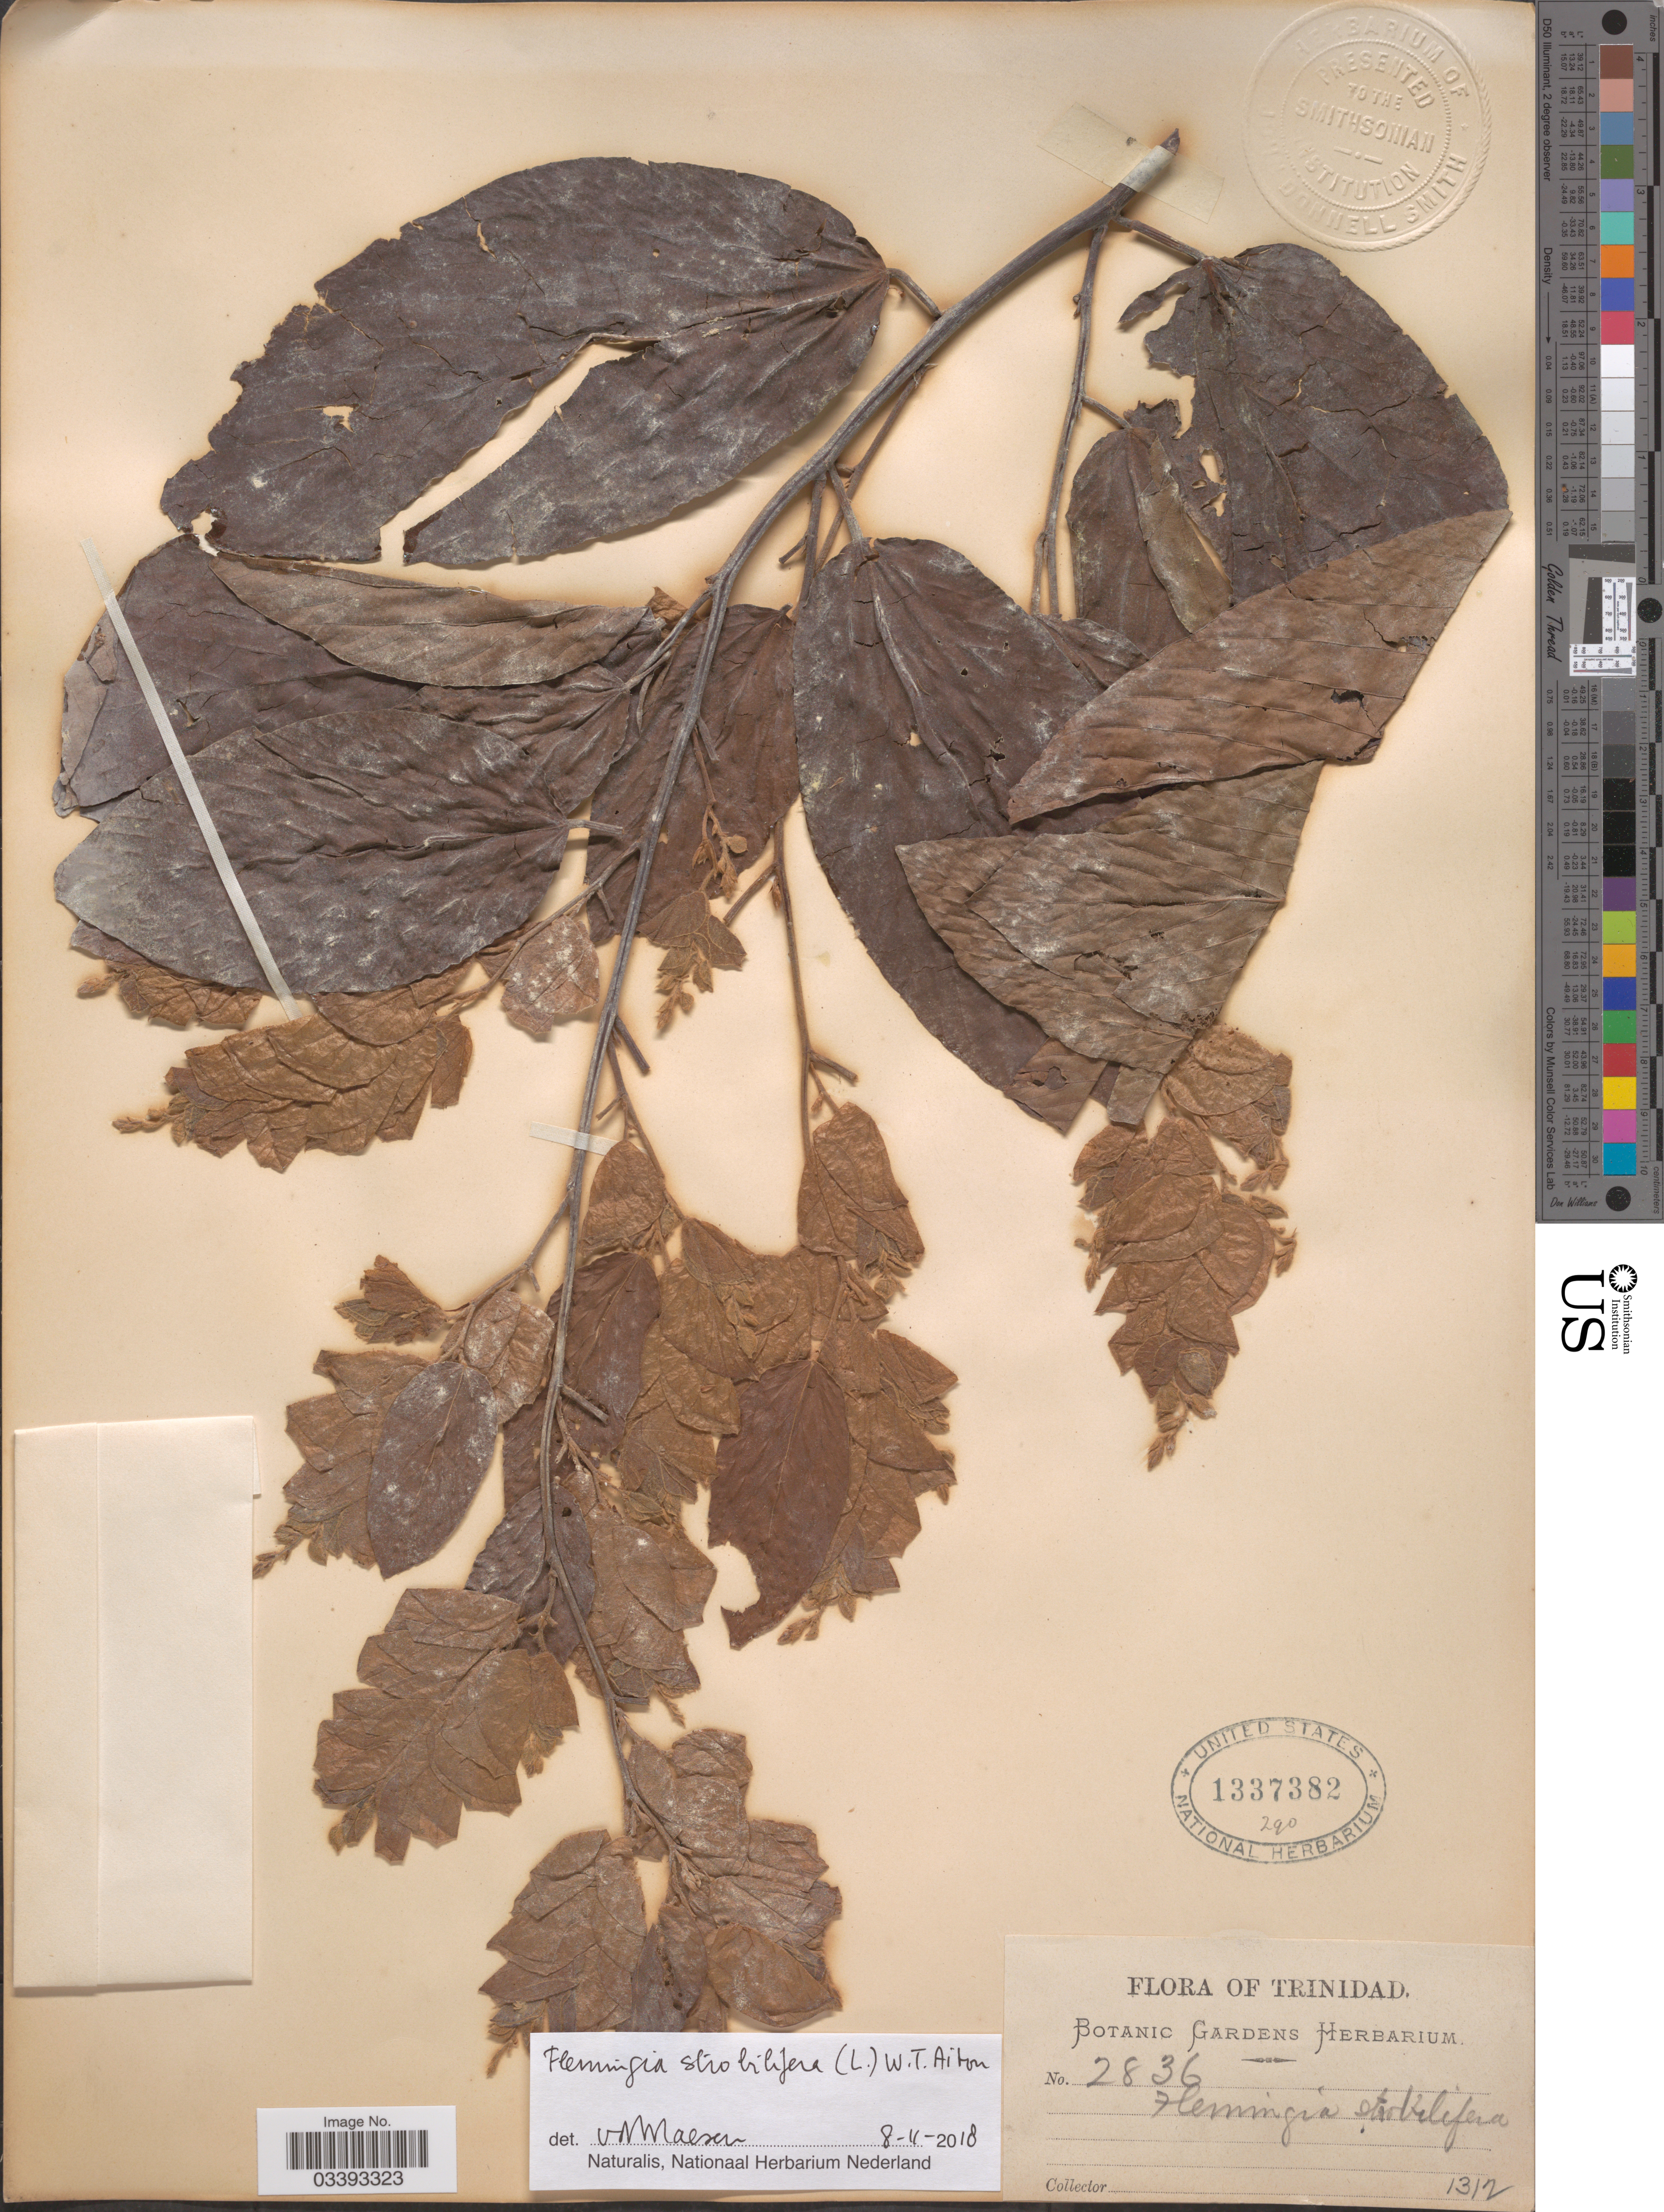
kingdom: Plantae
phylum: Tracheophyta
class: Magnoliopsida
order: Fabales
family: Fabaceae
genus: Flemingia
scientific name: Flemingia strobilifera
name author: (L.) W.T. Aiton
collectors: ex herb. Botanic Gardens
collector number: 2836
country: Trinidad and Tobago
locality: Trinidad.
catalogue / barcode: US 1337382